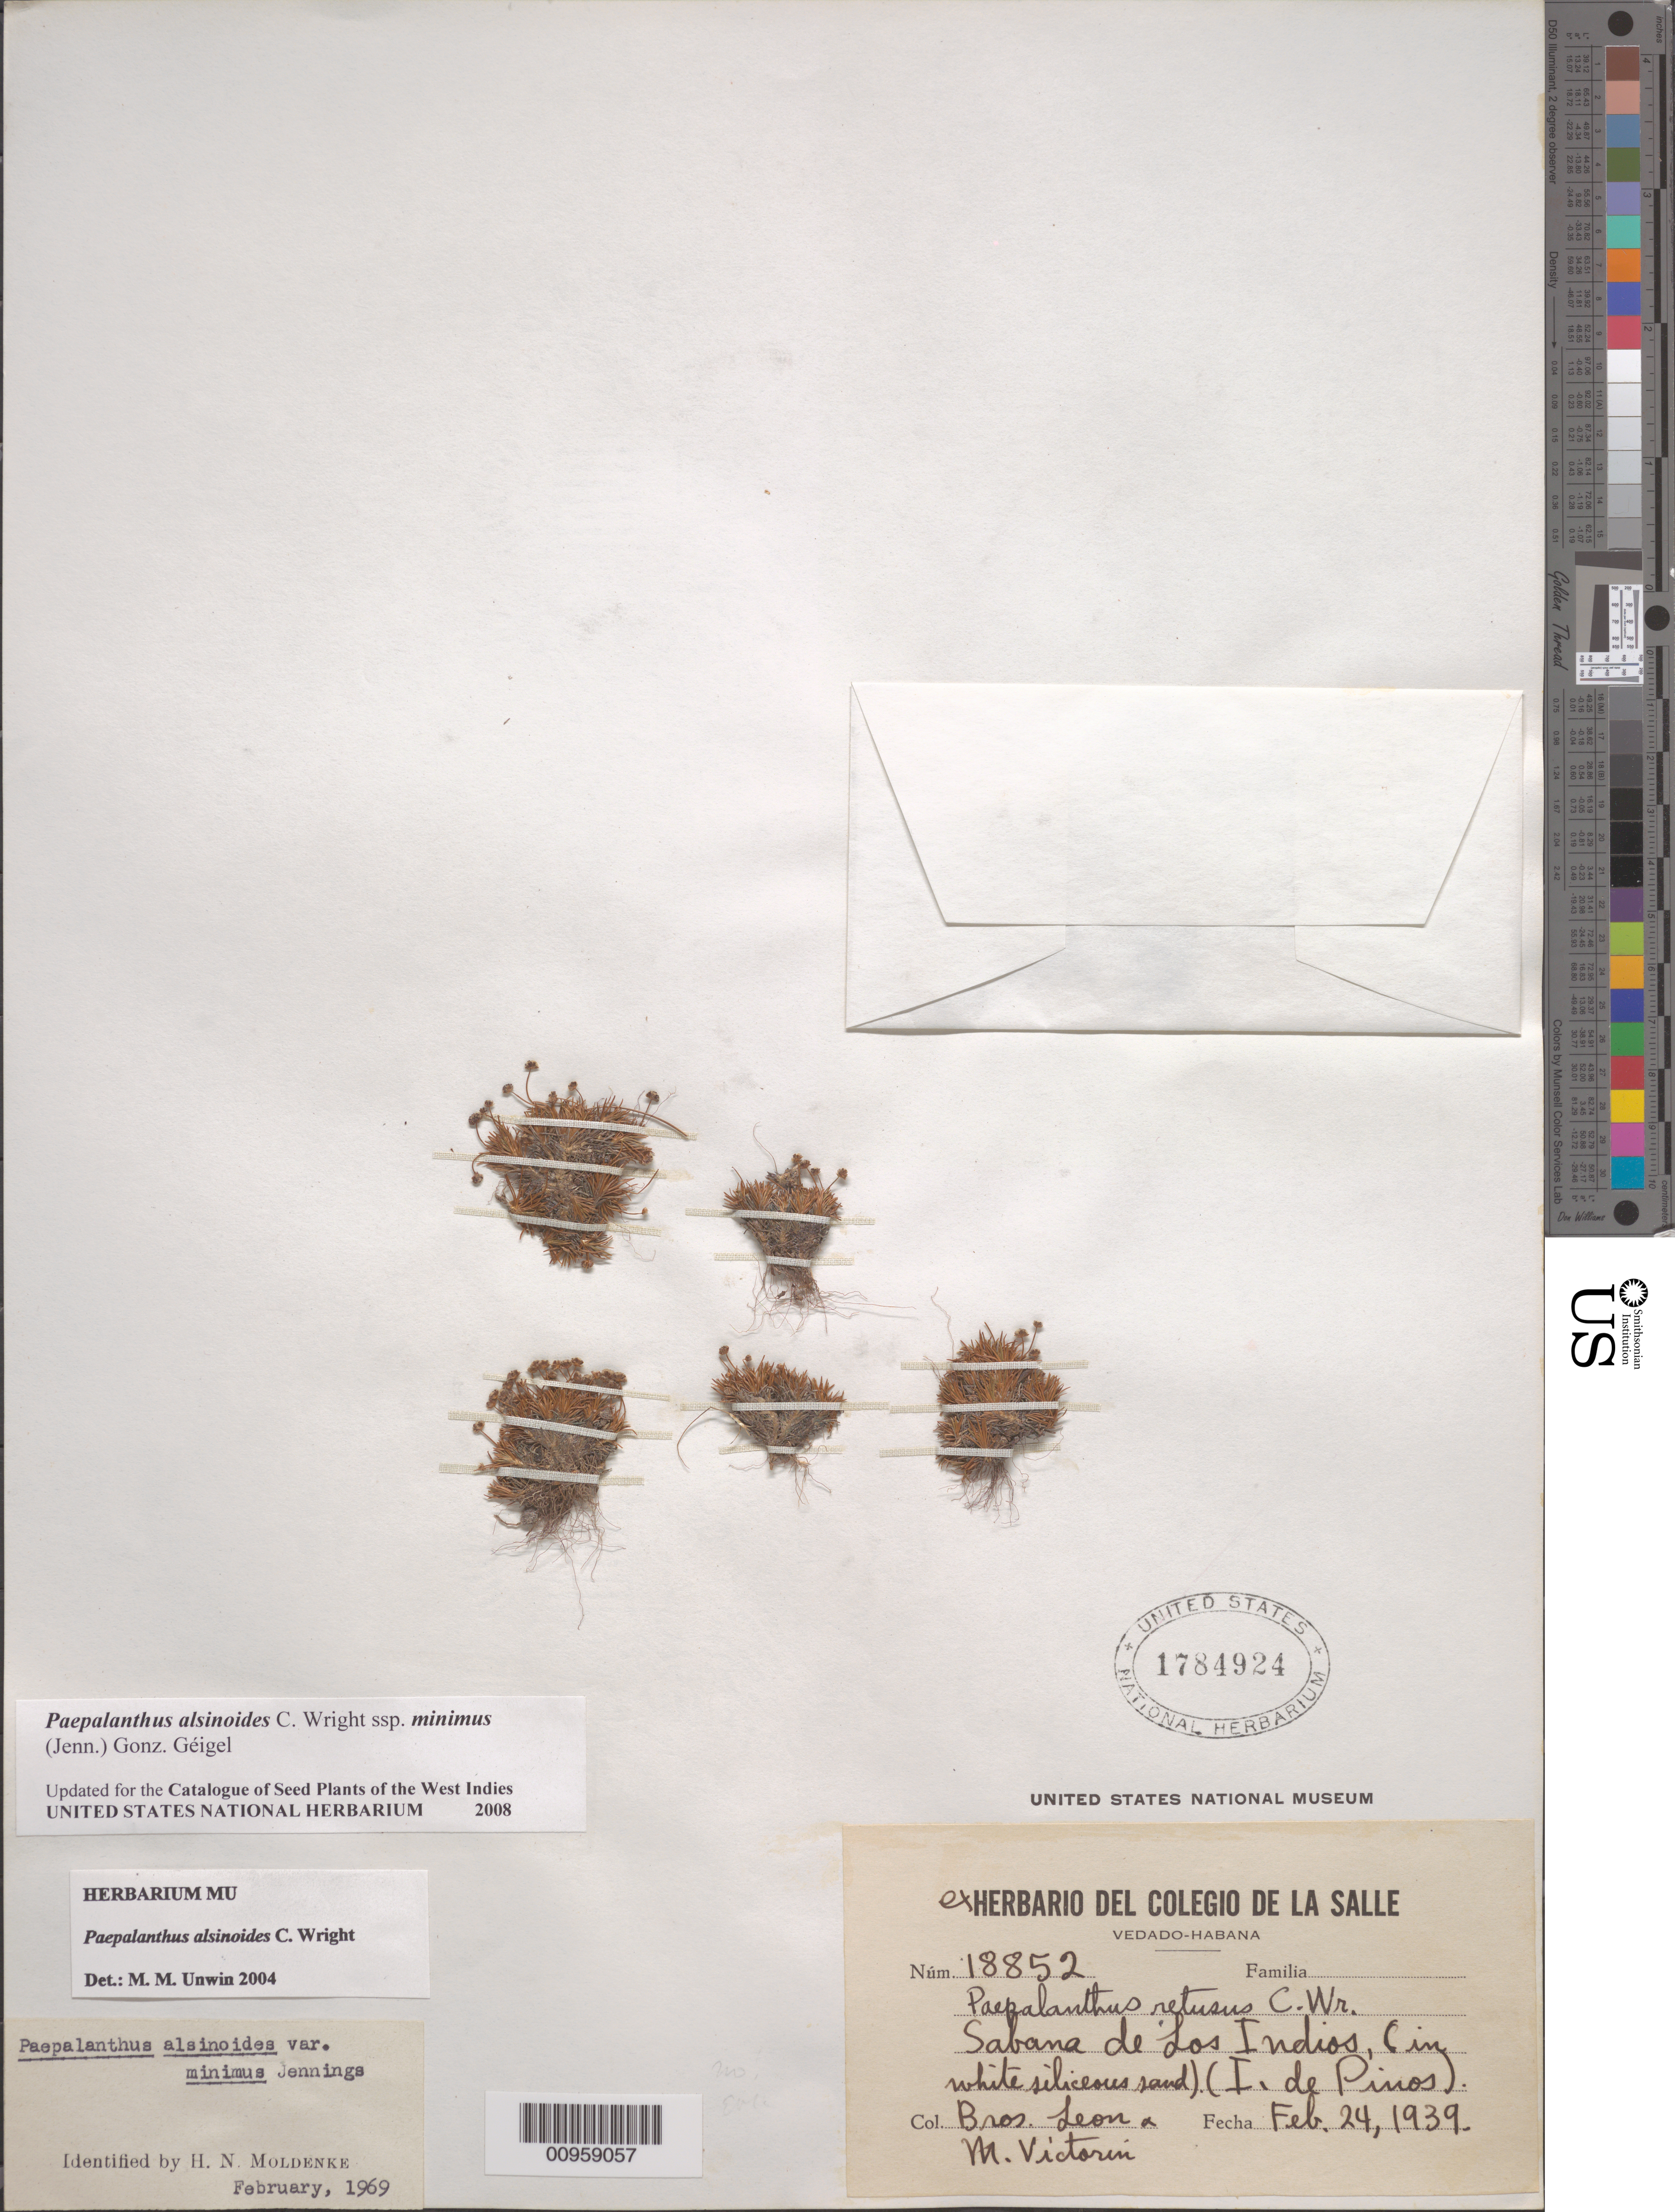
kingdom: Plantae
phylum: Tracheophyta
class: Liliopsida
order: Poales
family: Eriocaulaceae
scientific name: Giuliettia alsinoides subsp. minima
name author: (Jenn.) ined.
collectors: Bro. León & F. Victorin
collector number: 18852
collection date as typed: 24 Feb 1939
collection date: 1939-02-24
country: Cuba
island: Isla de la Juventud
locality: Sabana de Los Indios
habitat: In white silicious sand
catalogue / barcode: US 1784924